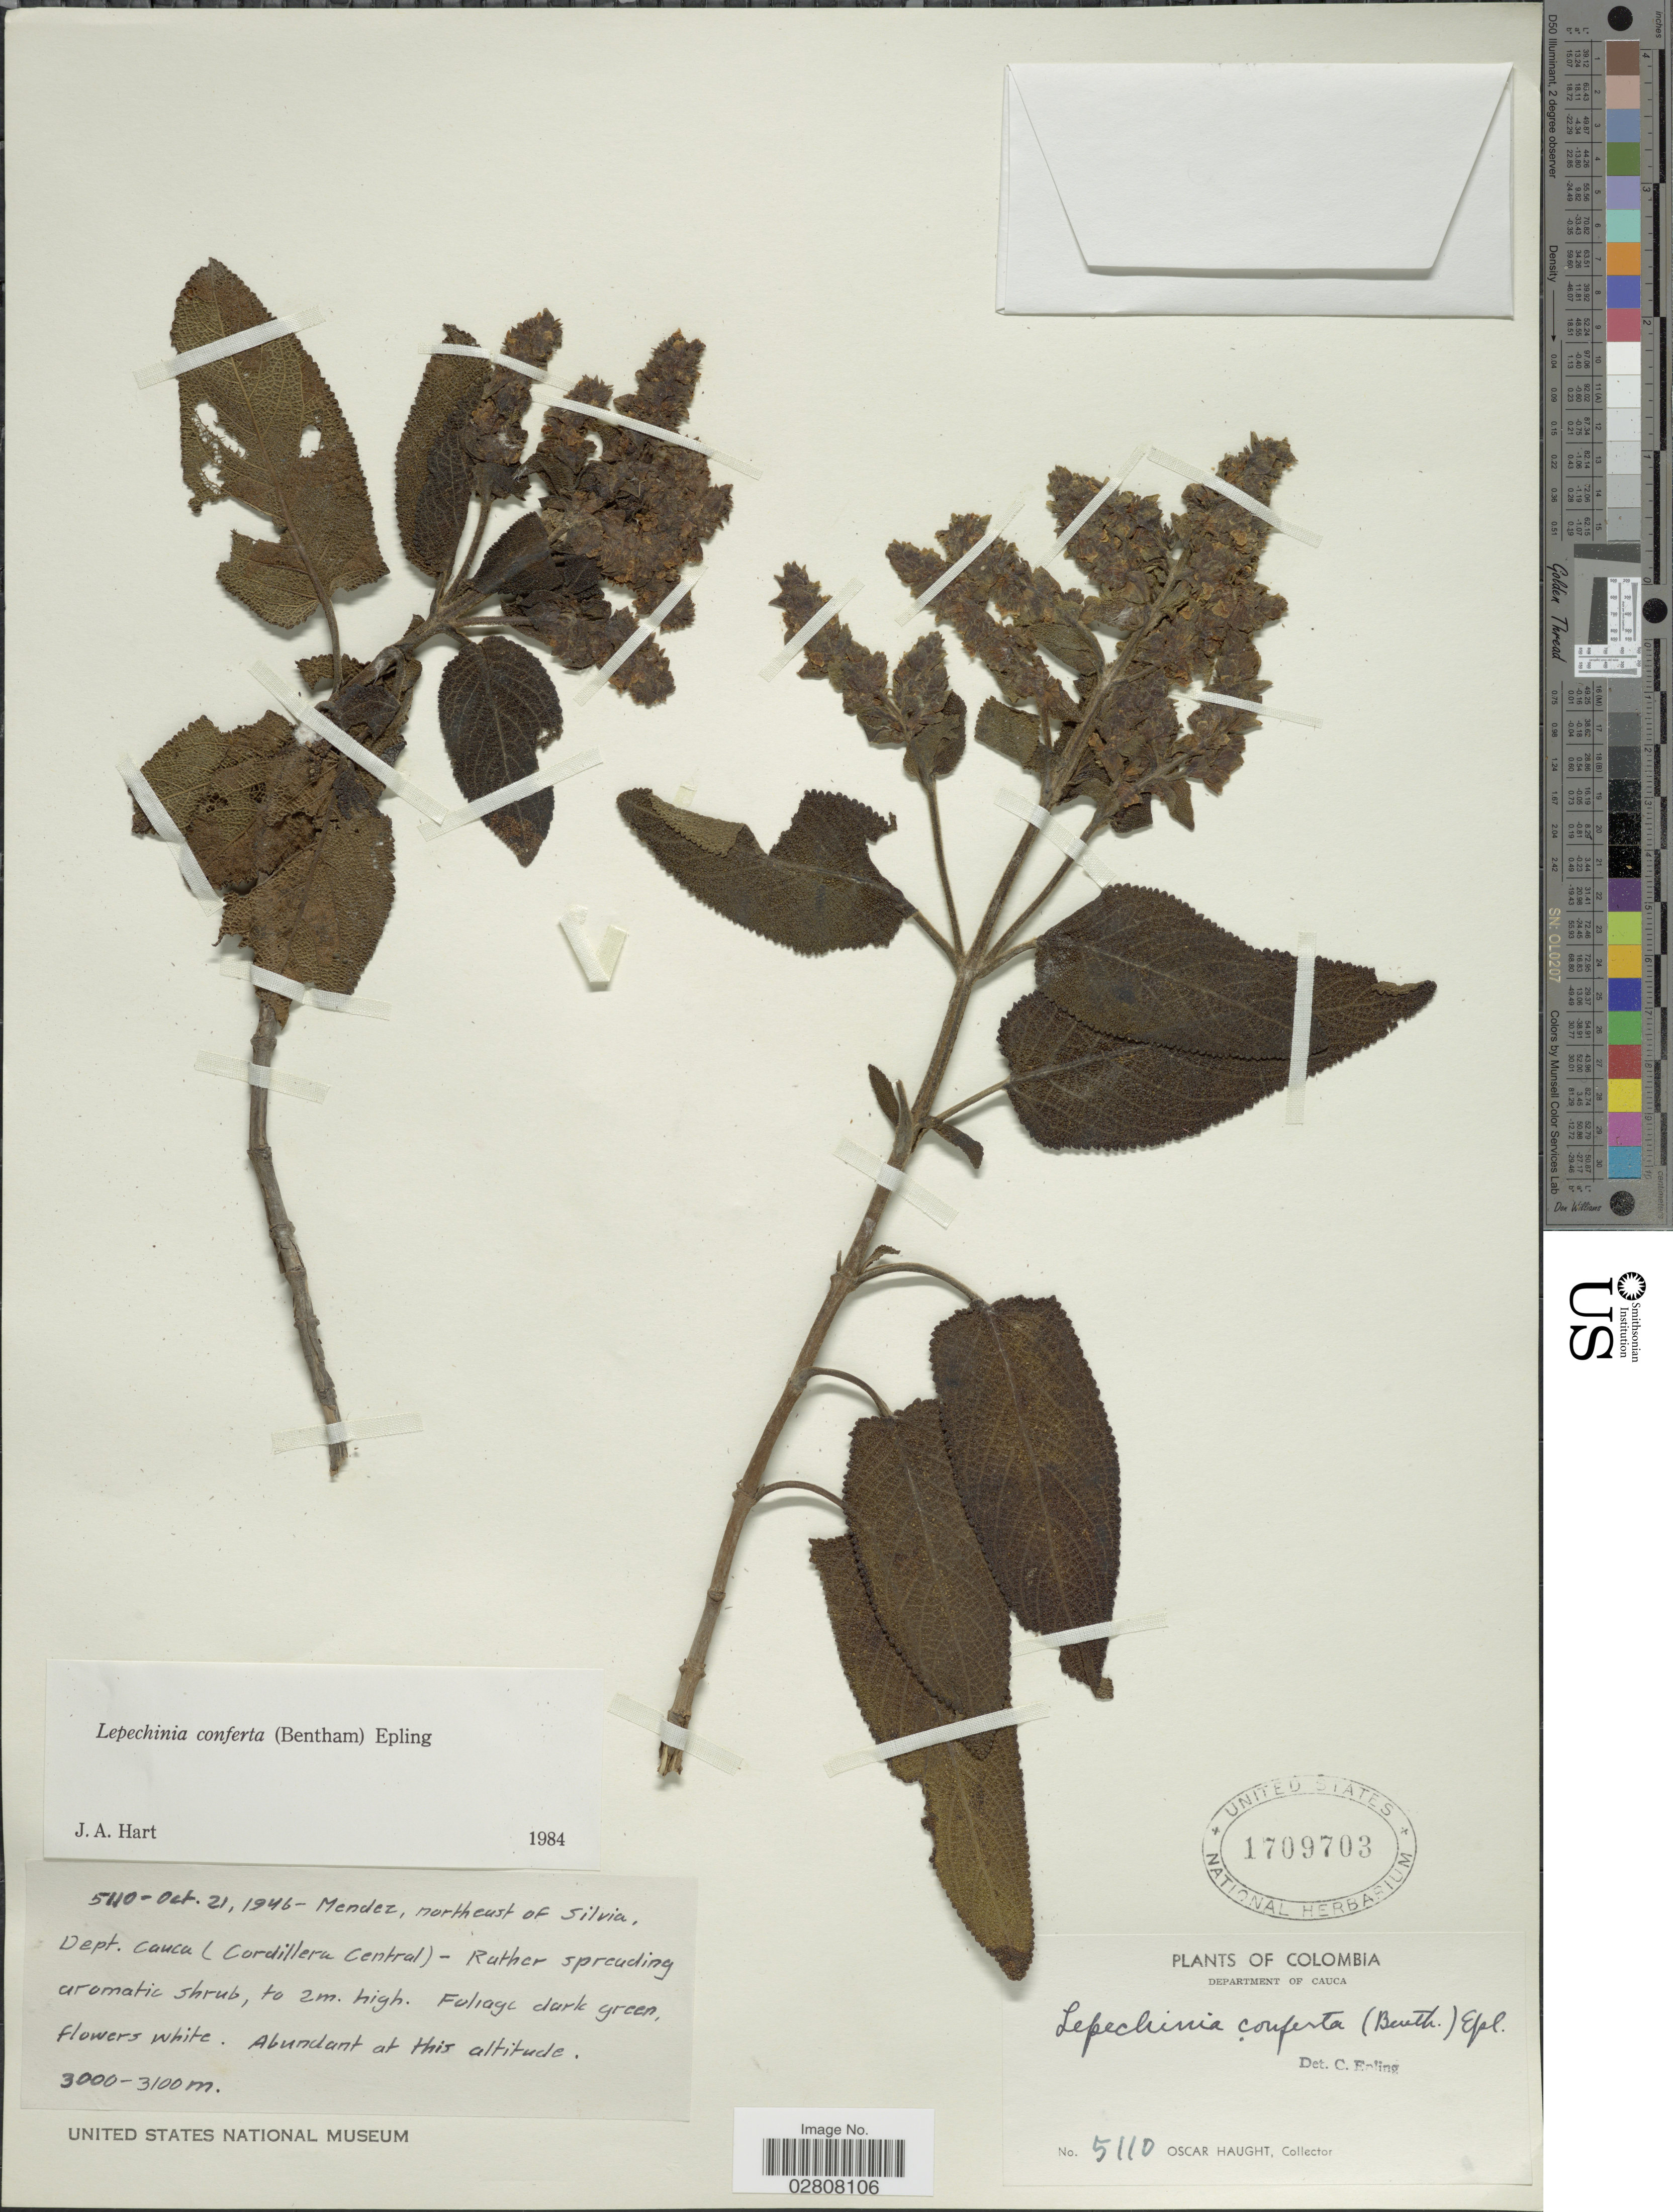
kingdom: Plantae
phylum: Tracheophyta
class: Magnoliopsida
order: Lamiales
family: Lamiaceae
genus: Lepechinia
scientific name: Lepechinia conferta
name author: (Benth.) Epling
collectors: O. L. Haught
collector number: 5110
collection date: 1946-10-21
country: Colombia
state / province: Cauca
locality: Mendez, northeast of Silvia, Dept. Cauca (Cordillera Central).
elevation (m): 3000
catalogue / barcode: US 1709703